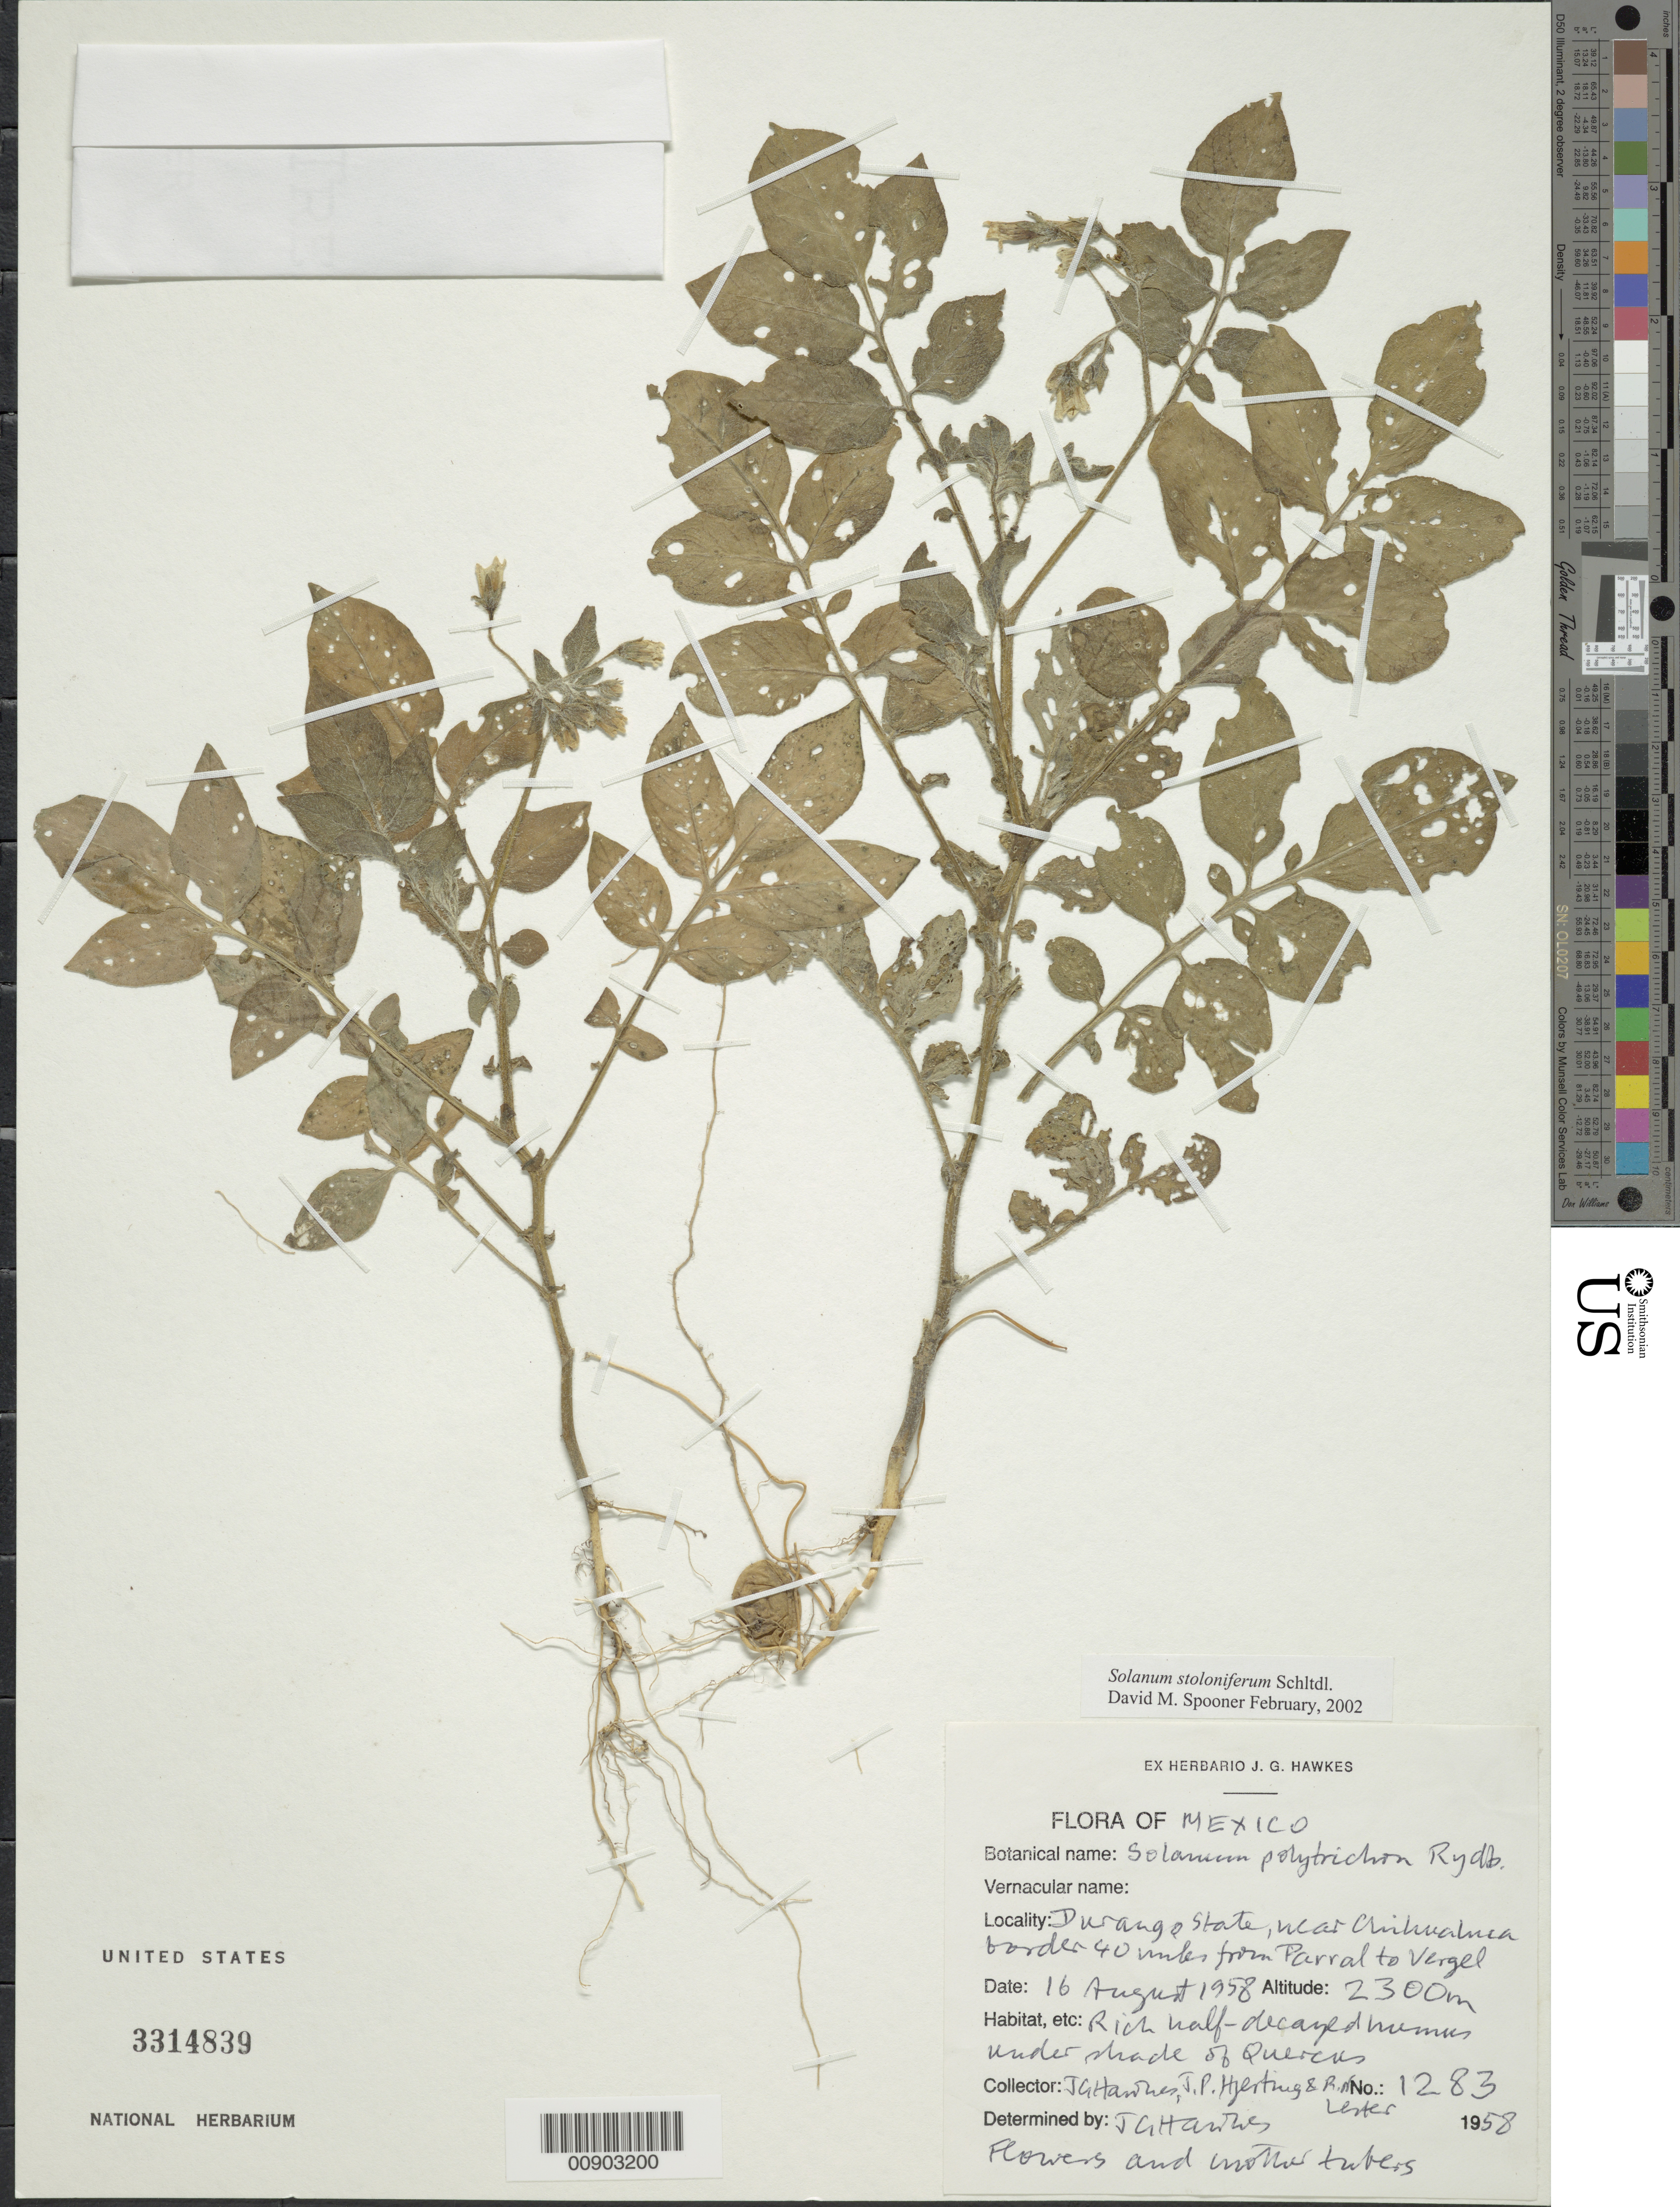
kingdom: Plantae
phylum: Tracheophyta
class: Magnoliopsida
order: Solanales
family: Solanaceae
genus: Solanum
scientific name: Solanum stoloniferum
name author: Schltdl.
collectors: J. G. Hawkes, J. P. Hjerting & R. Lester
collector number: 1283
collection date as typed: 16 Aug 1958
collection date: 1958-08-16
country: Mexico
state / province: Durango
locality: Near Chihuahua border, 40 miles from Parral to Vergel.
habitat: Rich half-decayed humus under shade of Quercus.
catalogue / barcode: US 3314839